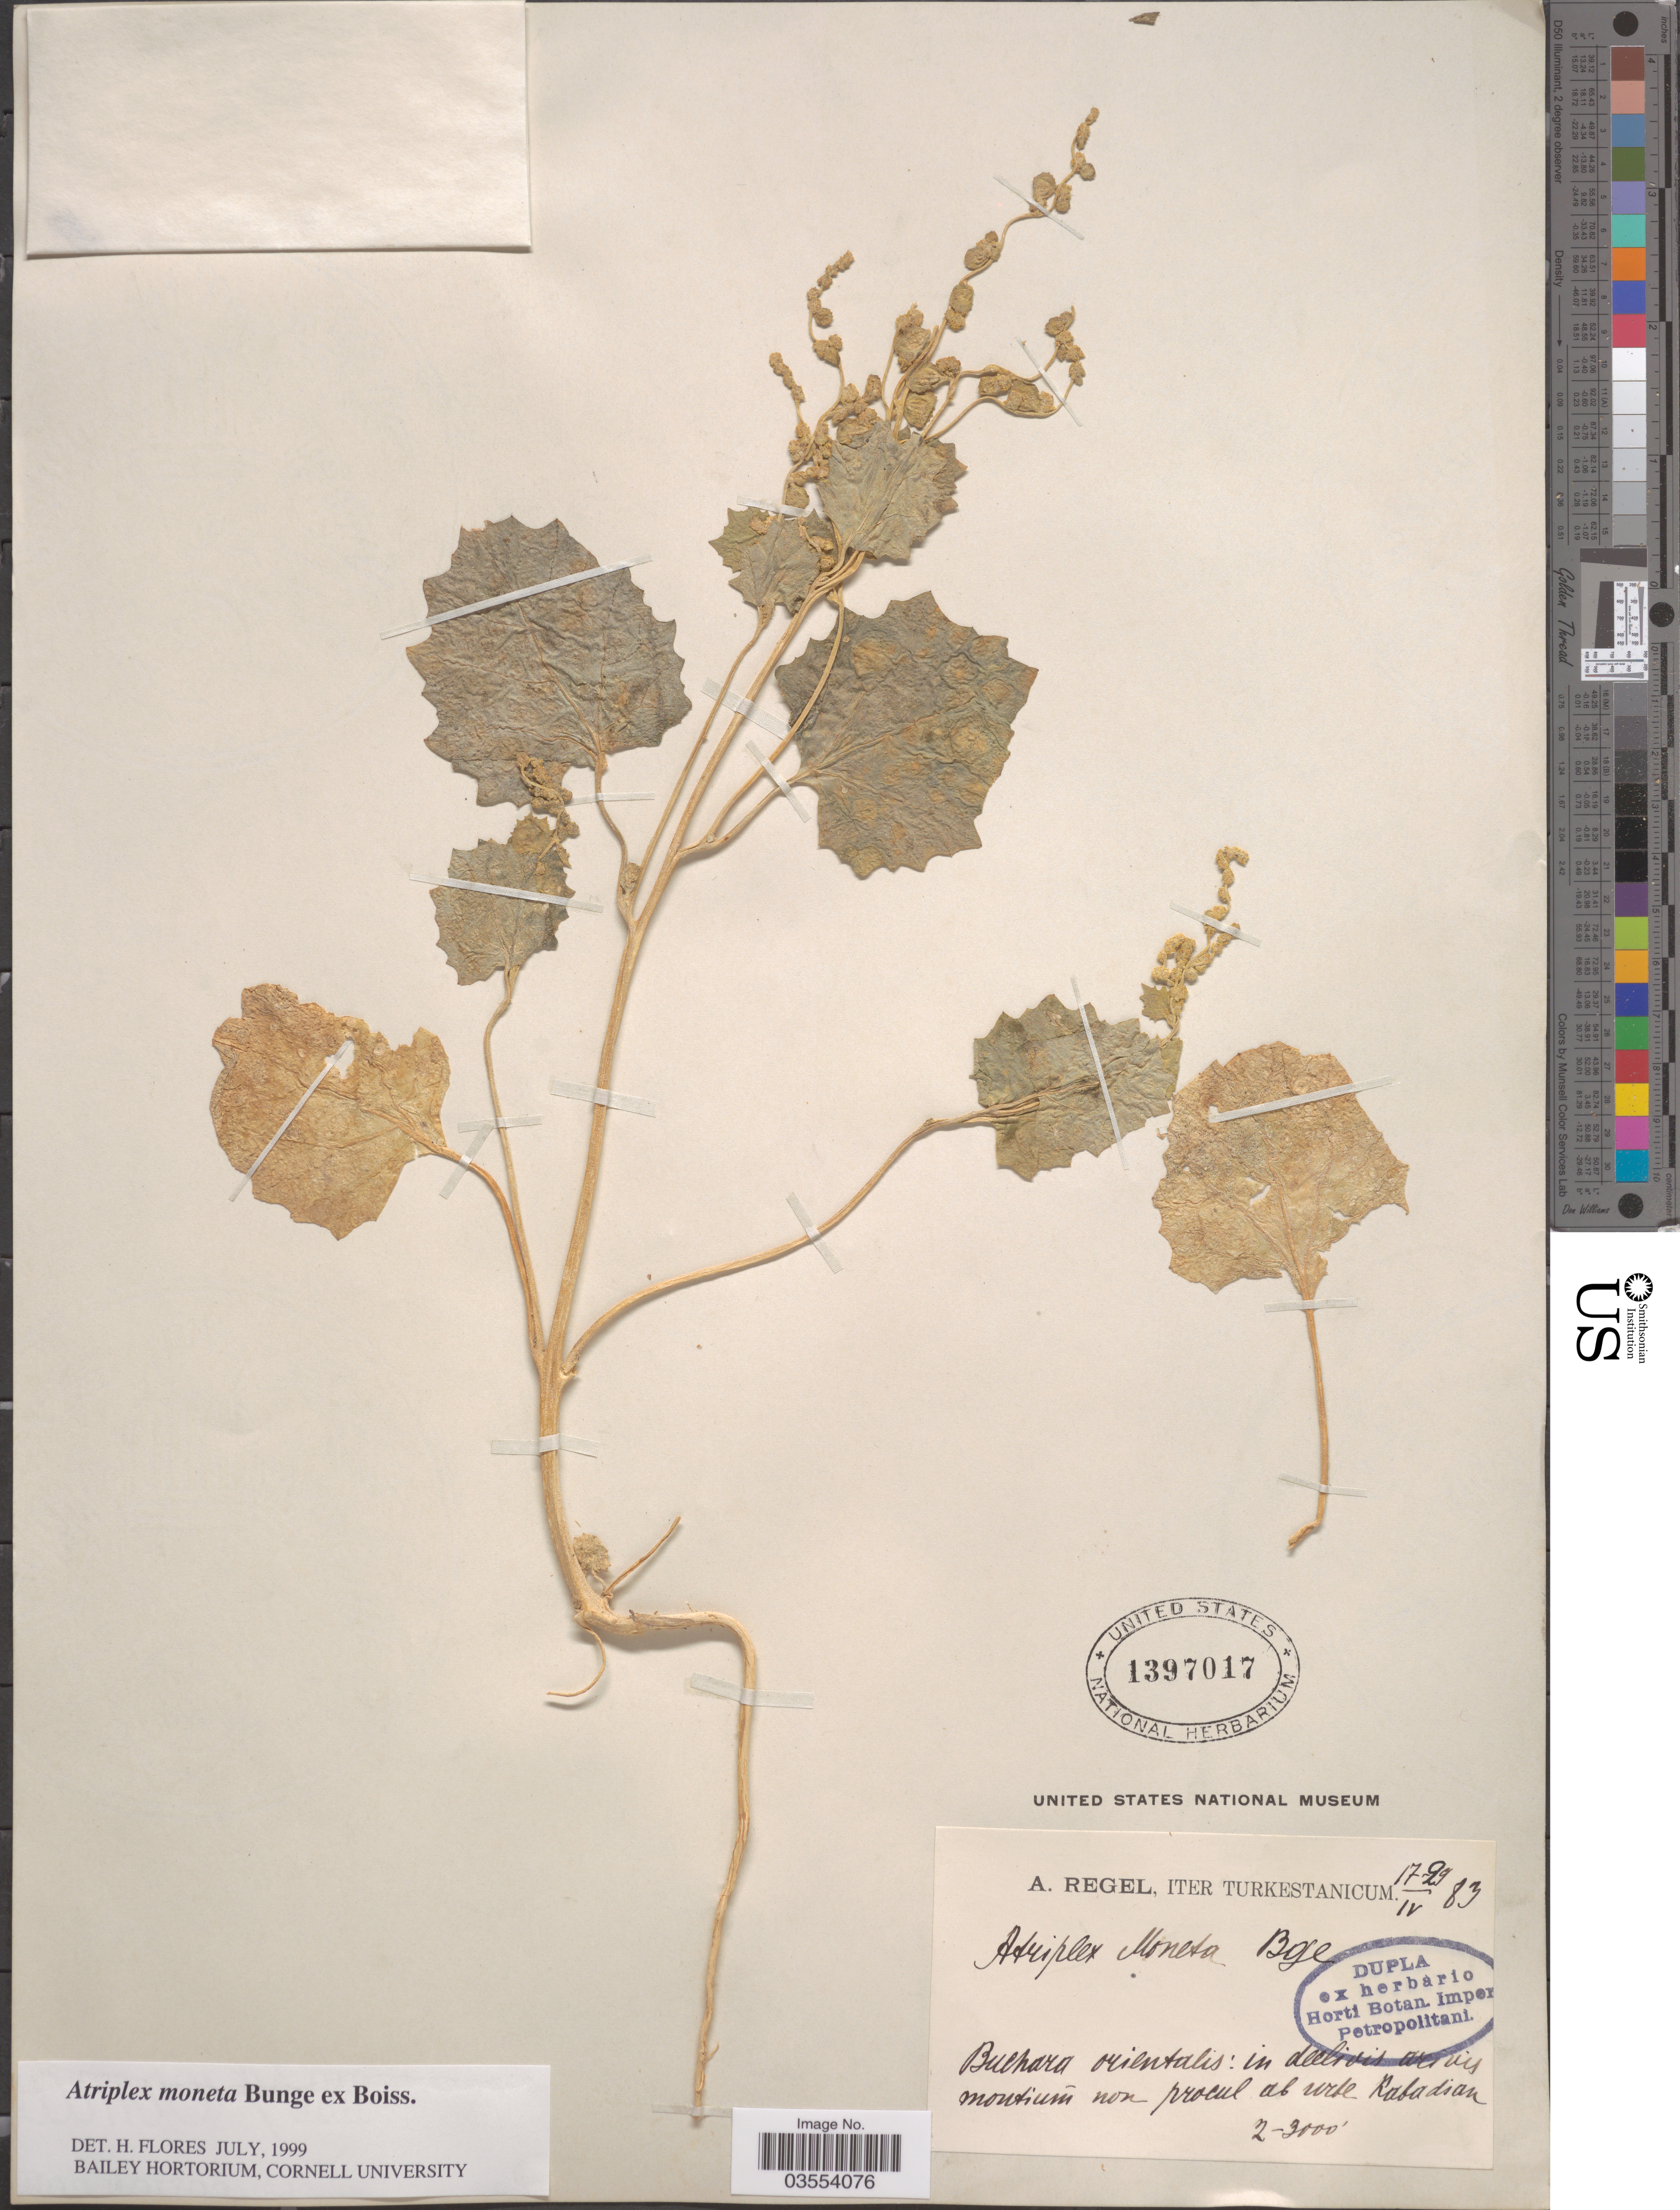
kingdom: Plantae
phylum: Tracheophyta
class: Magnoliopsida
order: Caryophyllales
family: Amaranthaceae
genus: Atriplex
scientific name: Atriplex moneta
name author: Bunge & Boiss.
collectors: A. Regel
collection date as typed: Transcribed d/m/y: 17/4/83 to 29/4/83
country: Uzbekistan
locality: Iter Turkestanicum. Buchara orientalis: in declivis arinis montium non procul ab urbe Rabadian.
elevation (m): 610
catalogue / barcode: US 1397017